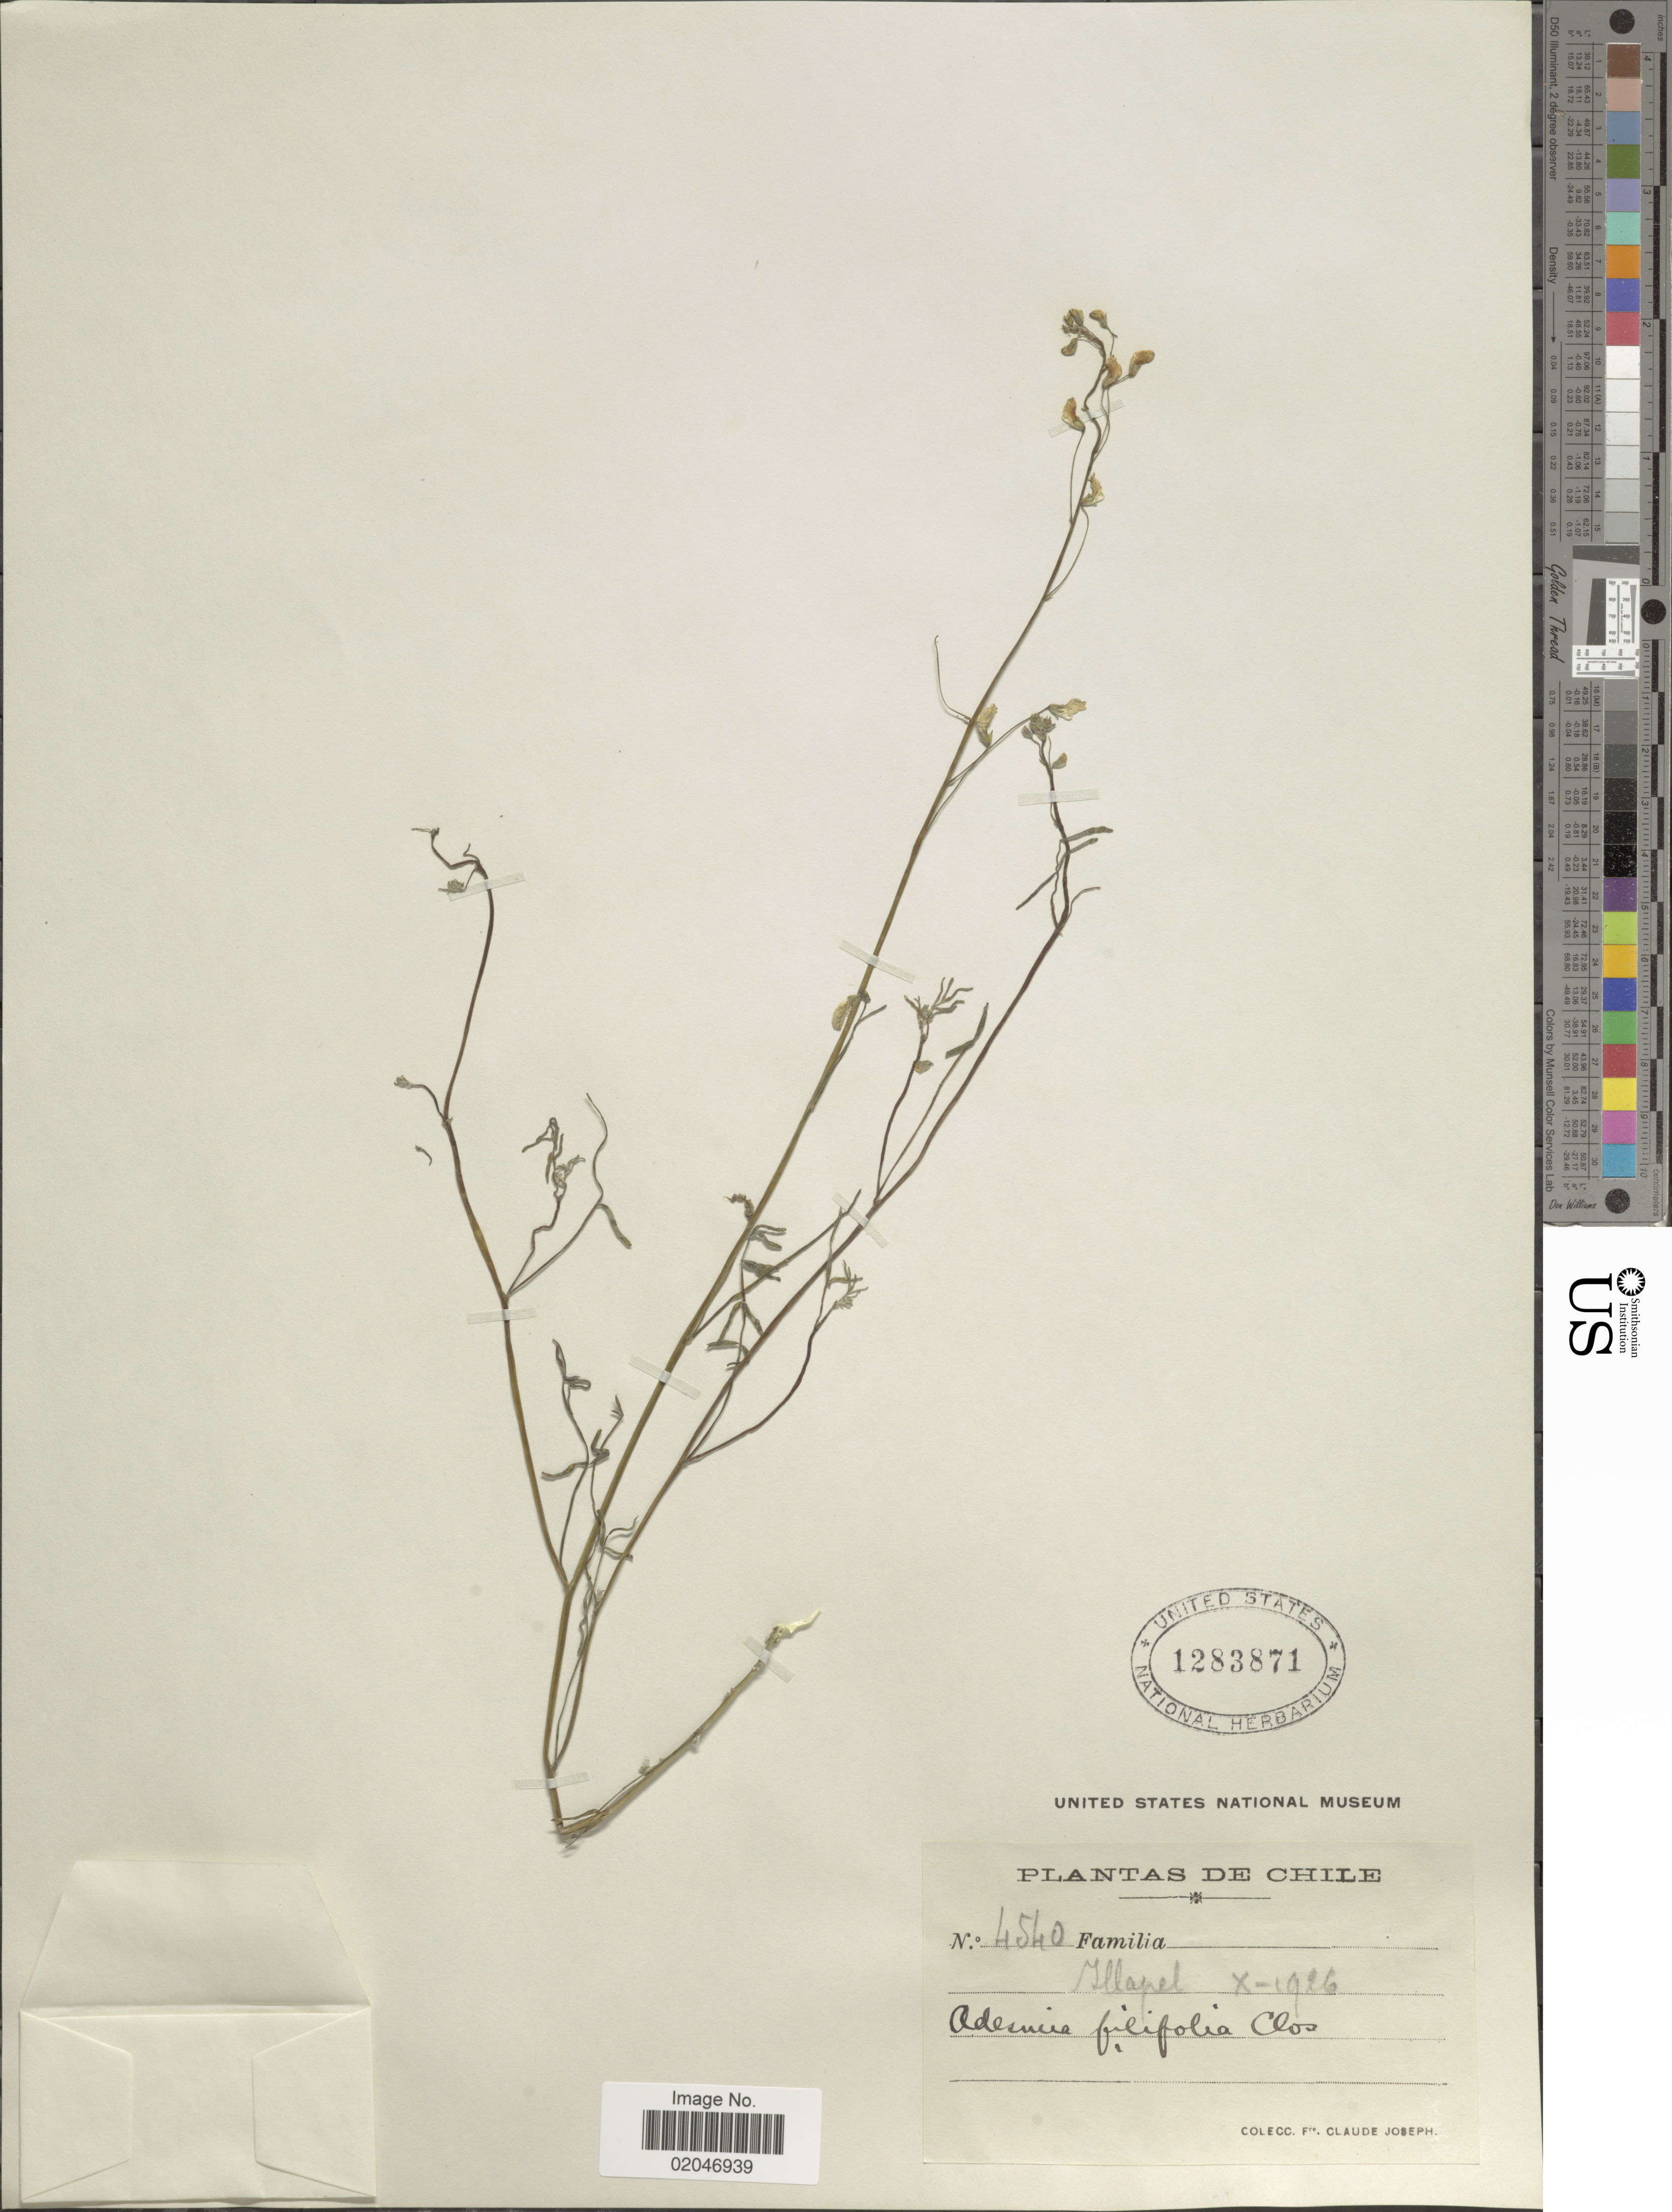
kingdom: Plantae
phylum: Tracheophyta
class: Magnoliopsida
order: Fabales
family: Fabaceae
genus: Adesmia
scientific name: Adesmia filifolia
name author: Clos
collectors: Bro. Claude-Joseph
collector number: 4540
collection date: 1926-10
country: Chile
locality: Illapel.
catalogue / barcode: US 1283871